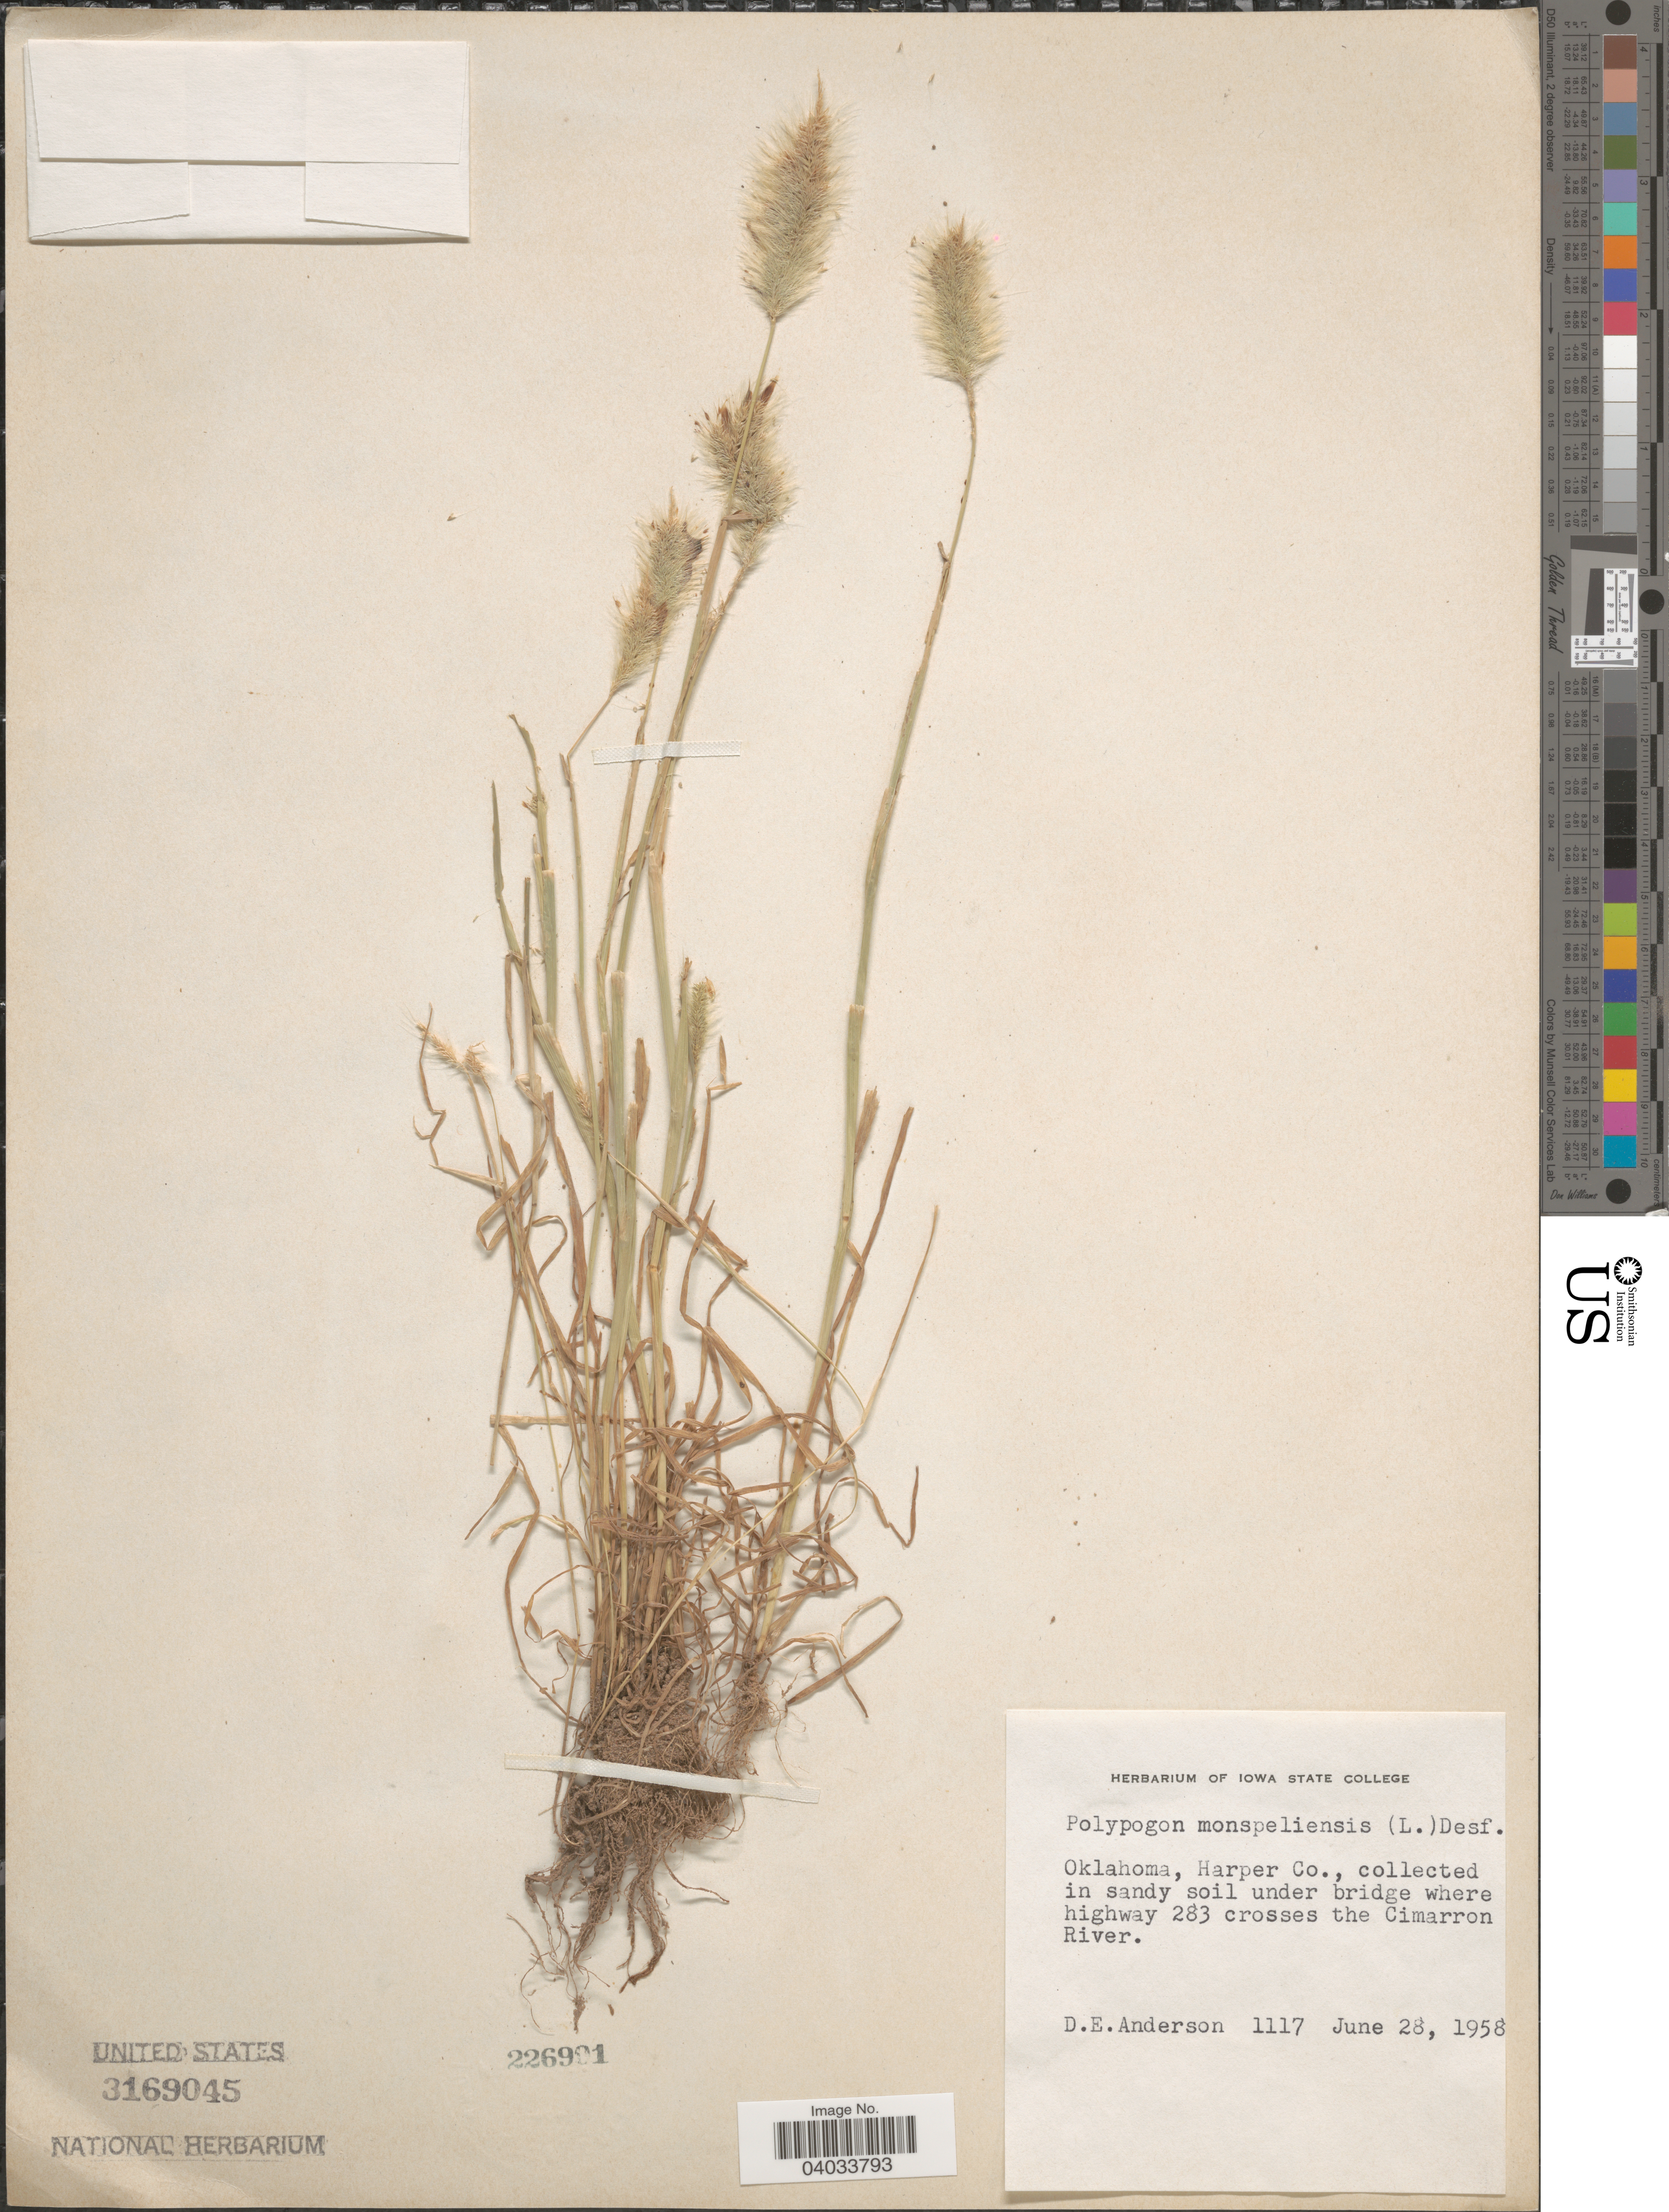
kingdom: Plantae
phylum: Tracheophyta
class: Liliopsida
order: Poales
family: Poaceae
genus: Polypogon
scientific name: Polypogon monspeliensis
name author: (L.) Desf.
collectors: D. E. Anderson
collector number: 1117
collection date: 1958-06-28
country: United States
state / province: Oklahoma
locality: Harper Co., in sandy soil under bridge where highway 283 crosses the Cimarron River.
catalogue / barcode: US 3169045